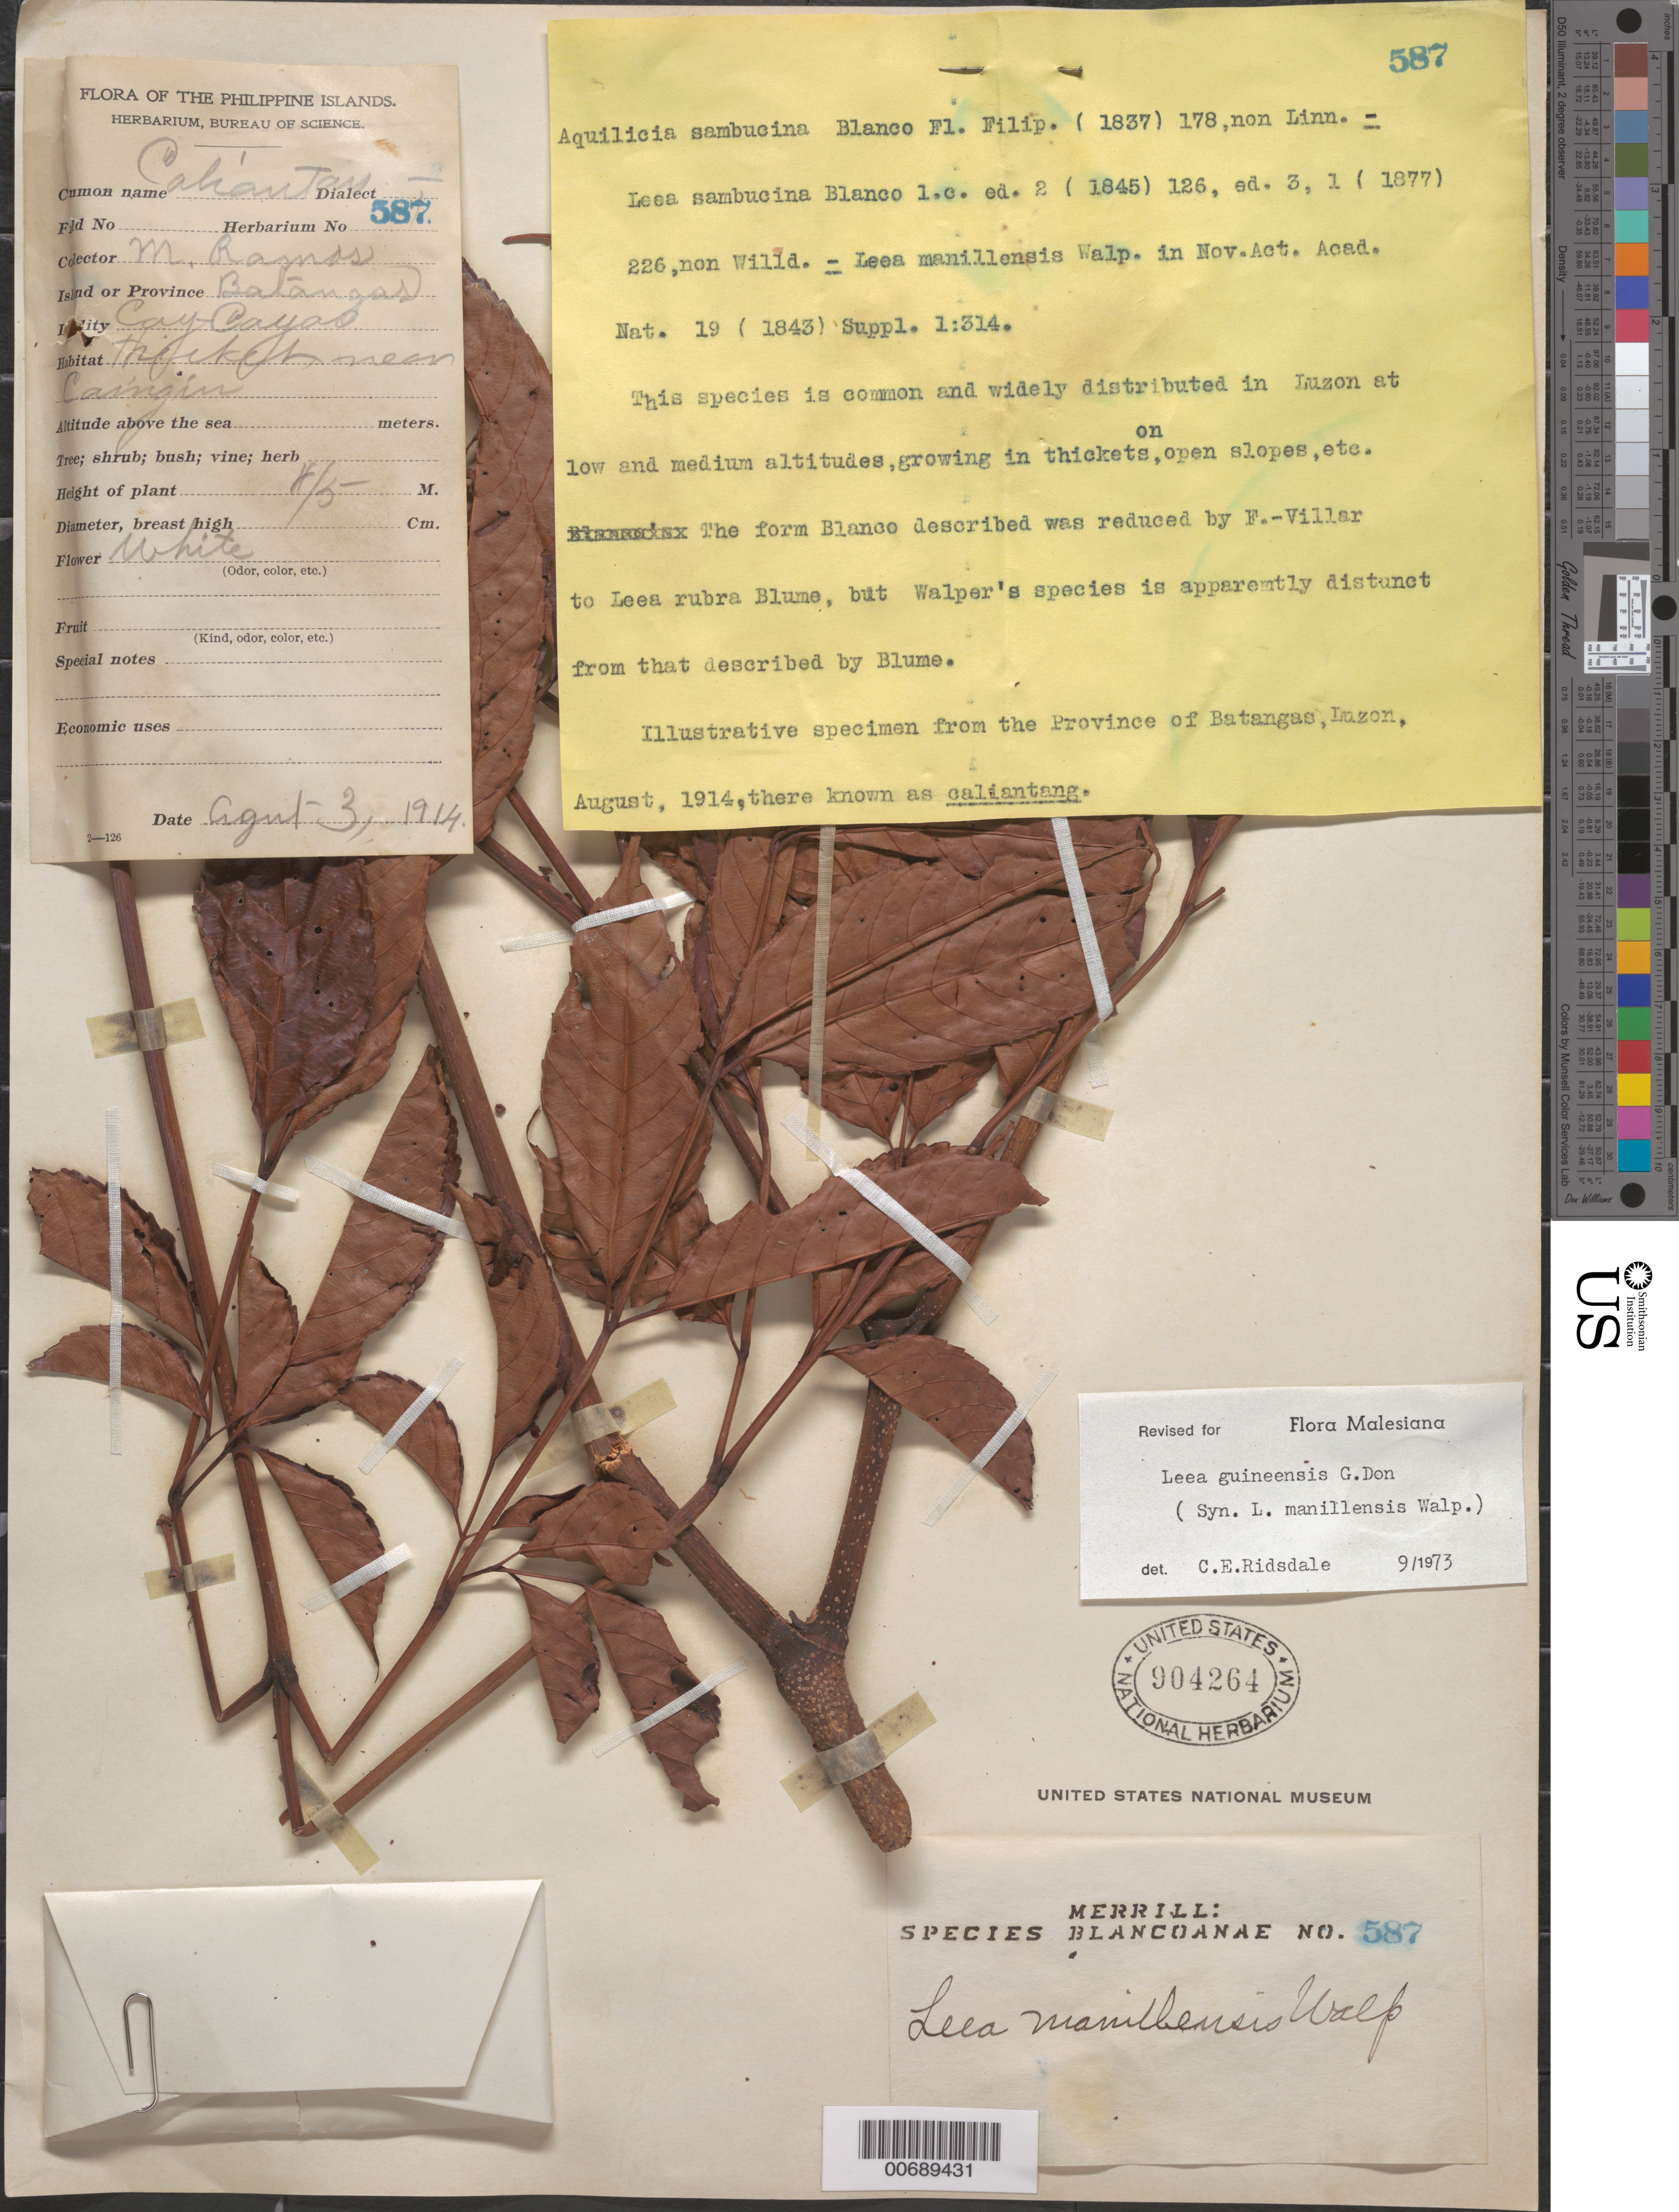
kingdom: Plantae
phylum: Tracheophyta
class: Magnoliopsida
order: Vitales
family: Vitaceae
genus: Leea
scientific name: Leea guineensis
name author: G. Don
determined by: Ridsdale, C. E.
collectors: M. Ramos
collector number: Sp. Blancoan. 0587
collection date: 1914-08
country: Philippines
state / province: Calabarzon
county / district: Batangas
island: Luzon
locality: Cay-Cayao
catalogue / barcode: US 904264